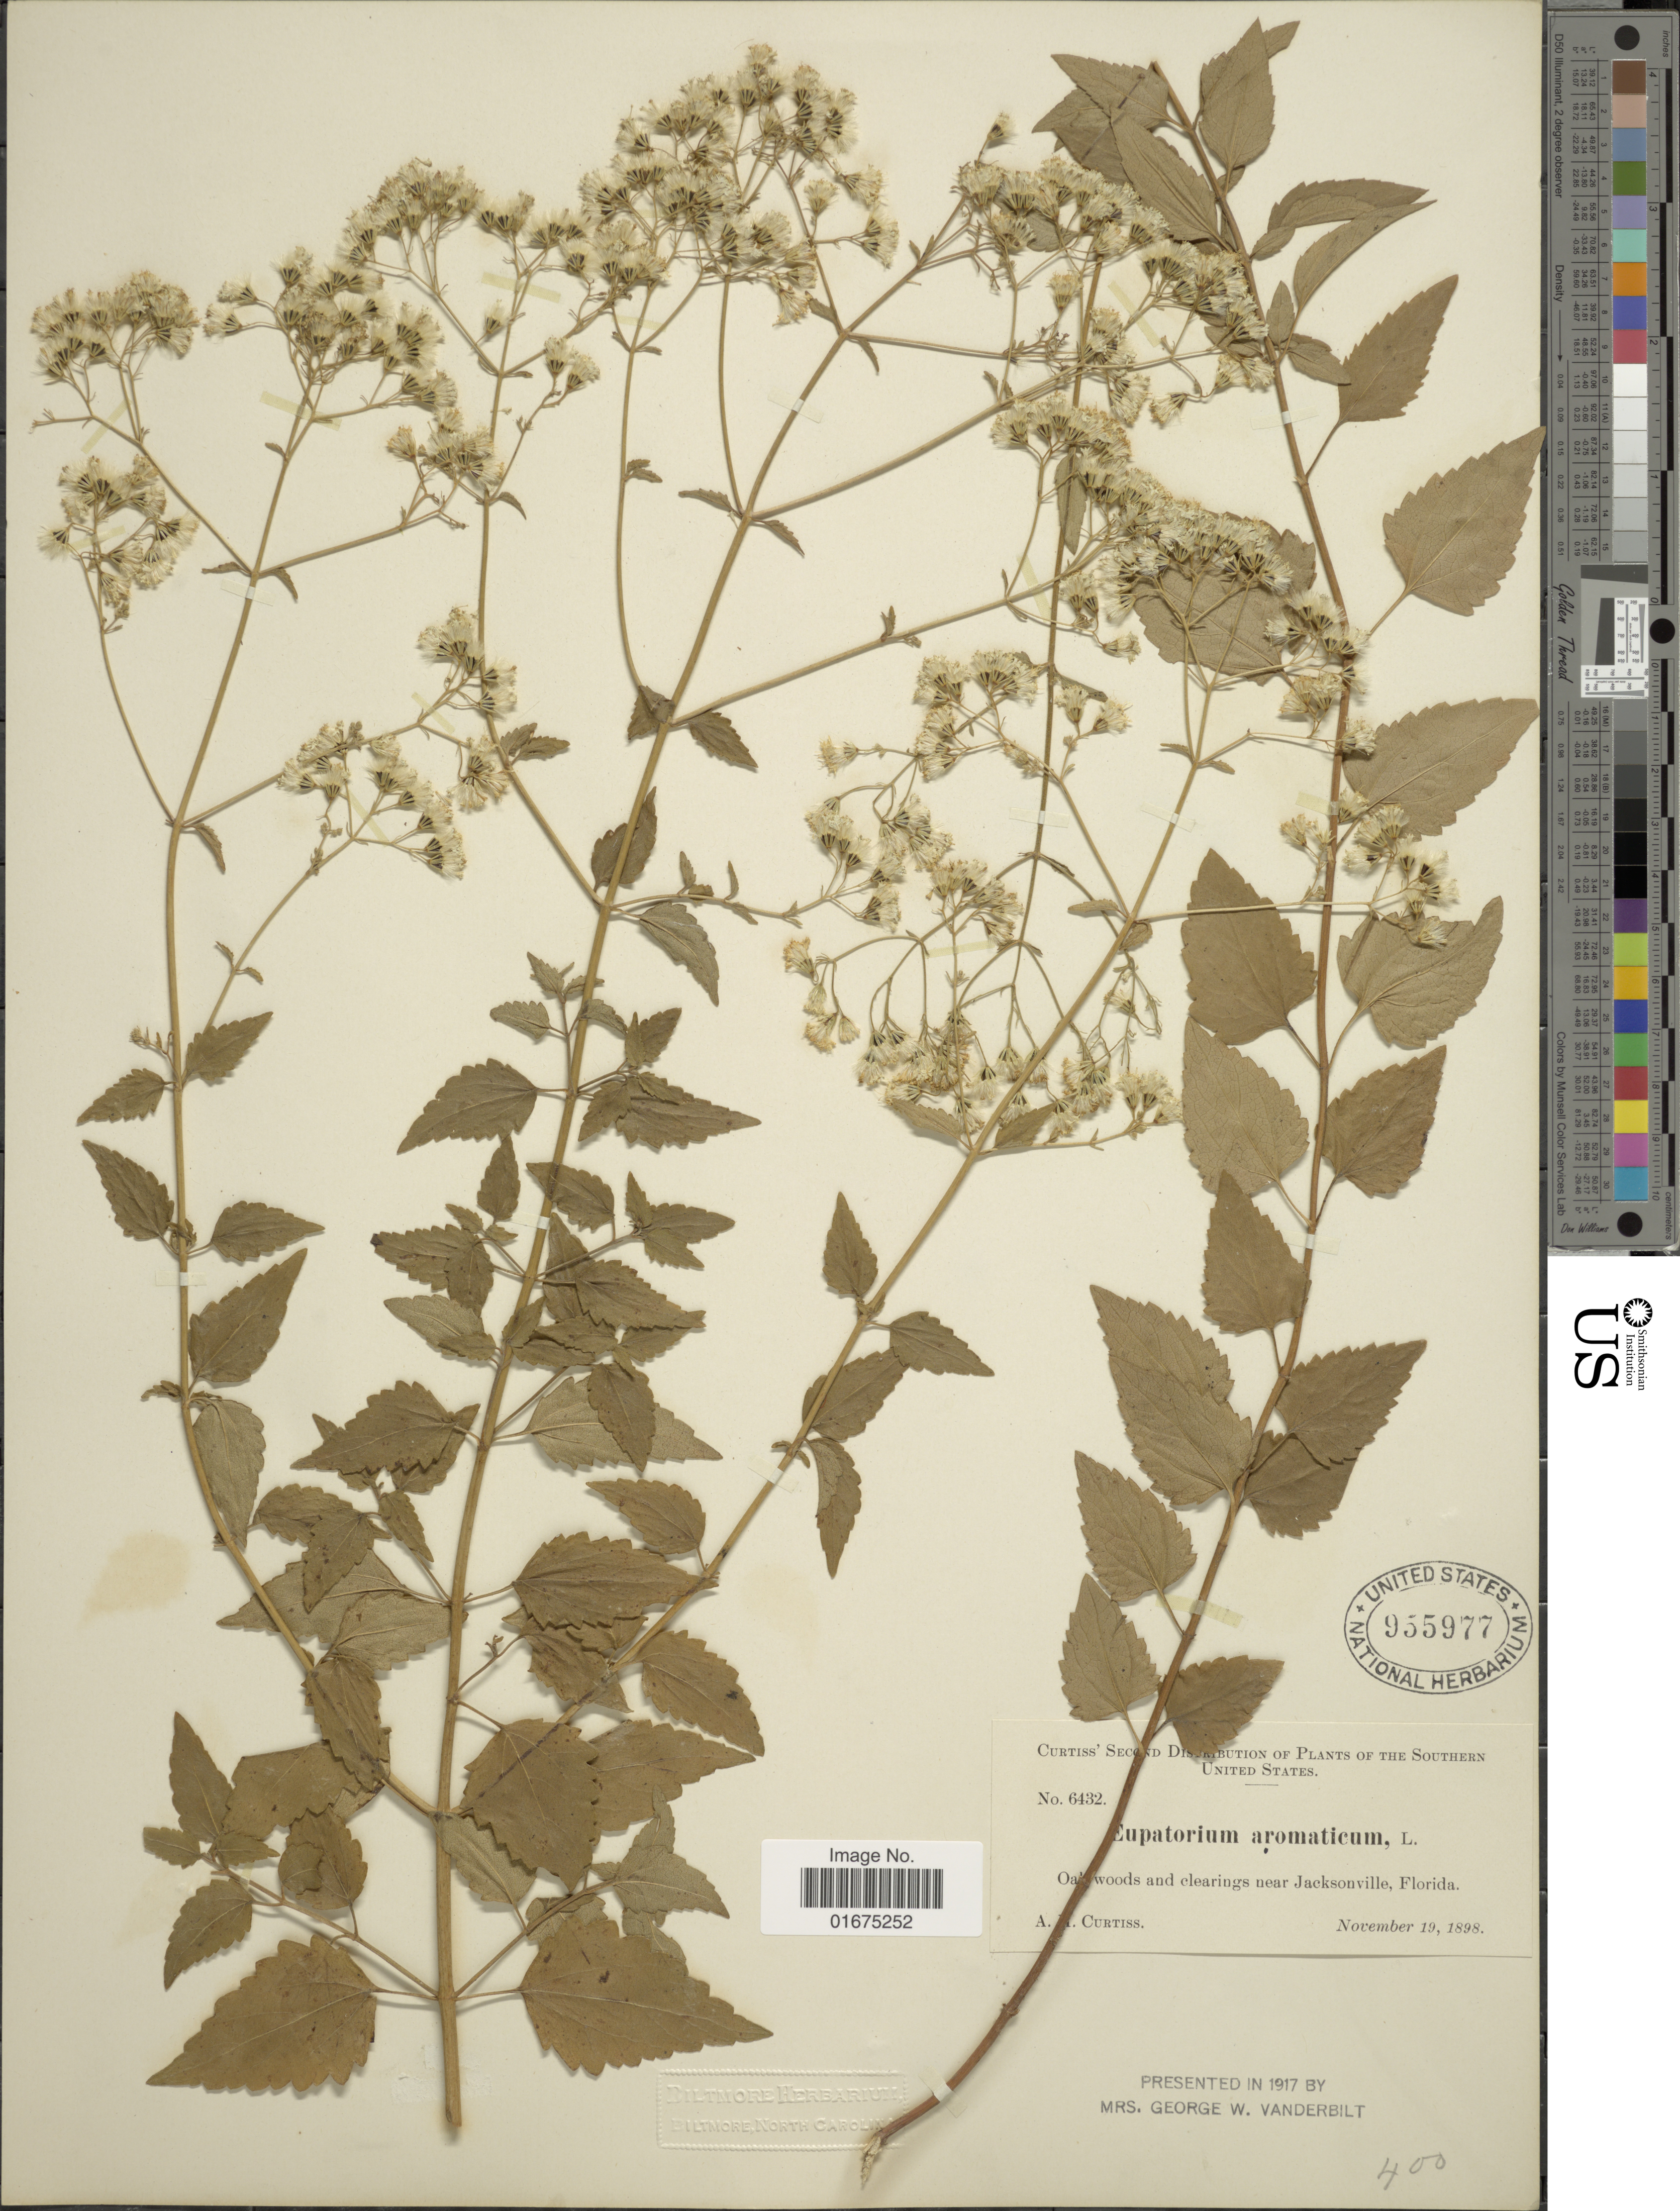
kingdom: Plantae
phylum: Tracheophyta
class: Magnoliopsida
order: Asterales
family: Asteraceae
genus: Ageratina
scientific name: Ageratina aromatica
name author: (L.) Spach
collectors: A. H. Curtiss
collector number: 6432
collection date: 1898-11-19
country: United States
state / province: Florida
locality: Oak woods and clearings near Jacksonville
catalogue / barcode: US 955977